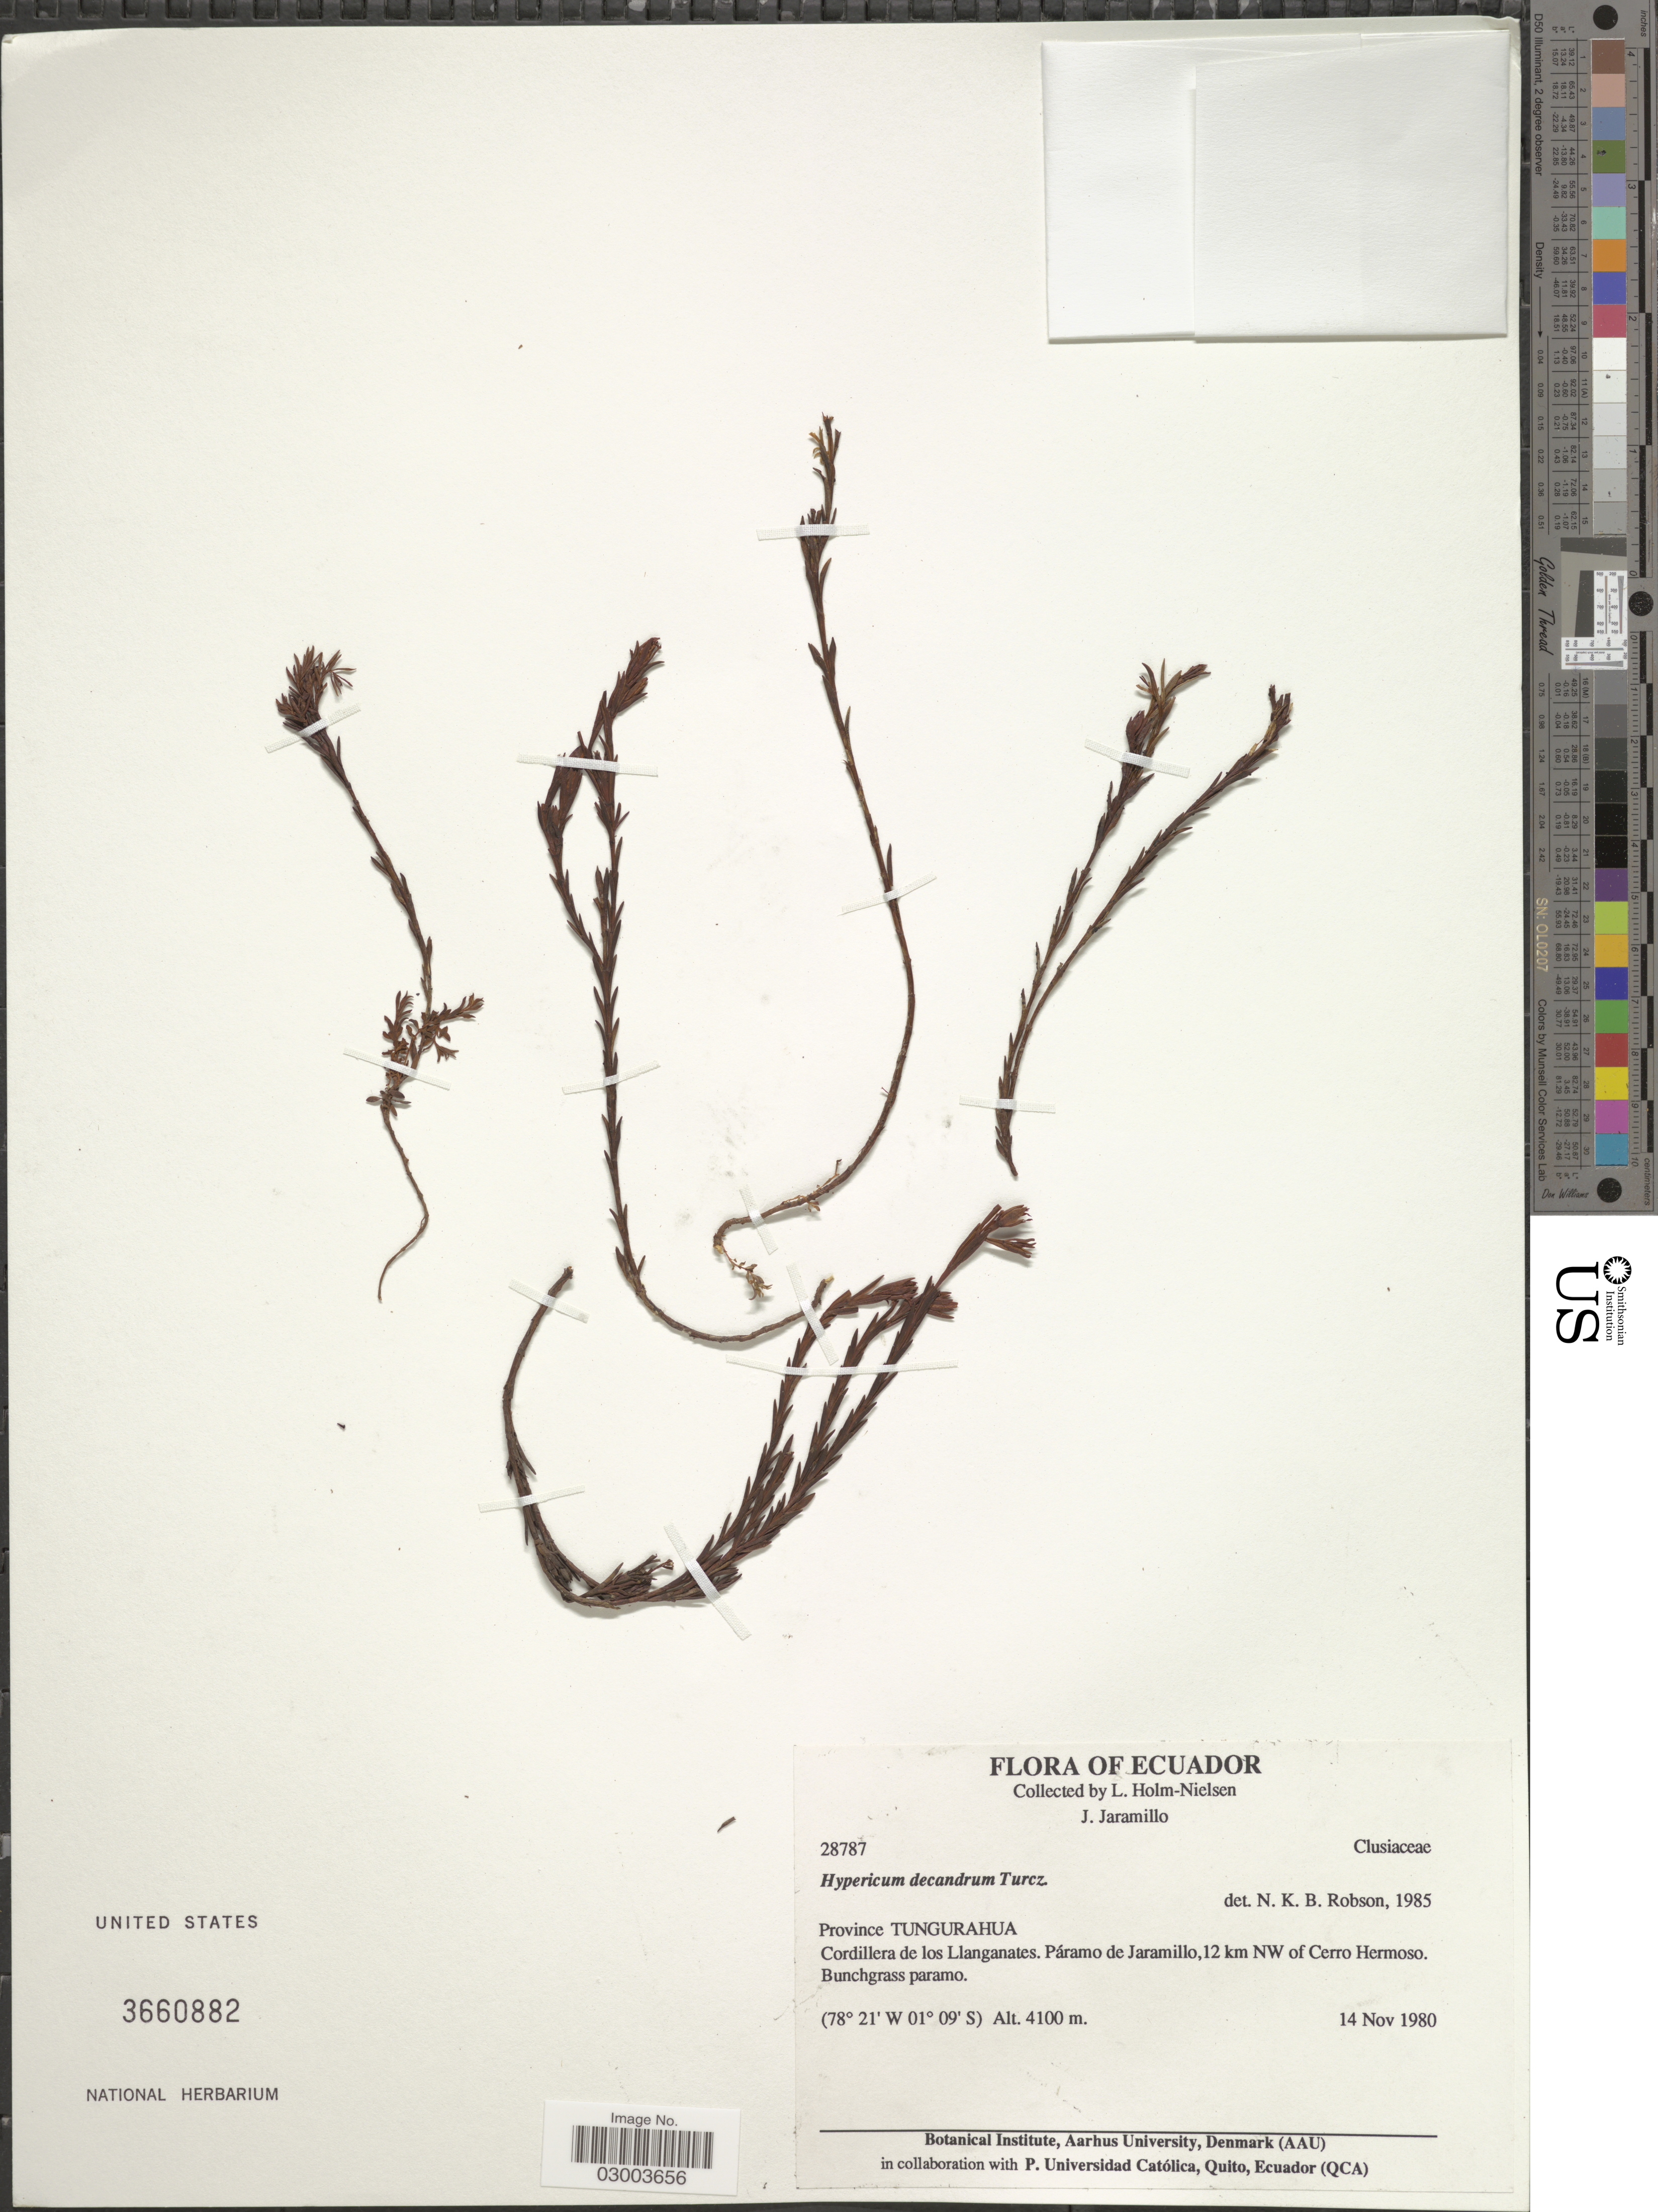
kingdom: Plantae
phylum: Tracheophyta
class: Magnoliopsida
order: Malpighiales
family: Hypericaceae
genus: Hypericum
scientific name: Hypericum decandrum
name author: Turcz.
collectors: L. Holm-Nielsen & J. Jaramillo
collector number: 28787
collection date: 1980-11-14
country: Ecuador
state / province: Tungurahua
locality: Cordillera de los Llanganates. Páramo de Jaramillo, 12 km NW of Cerro Hermoso.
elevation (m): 4100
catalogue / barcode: US 3660882